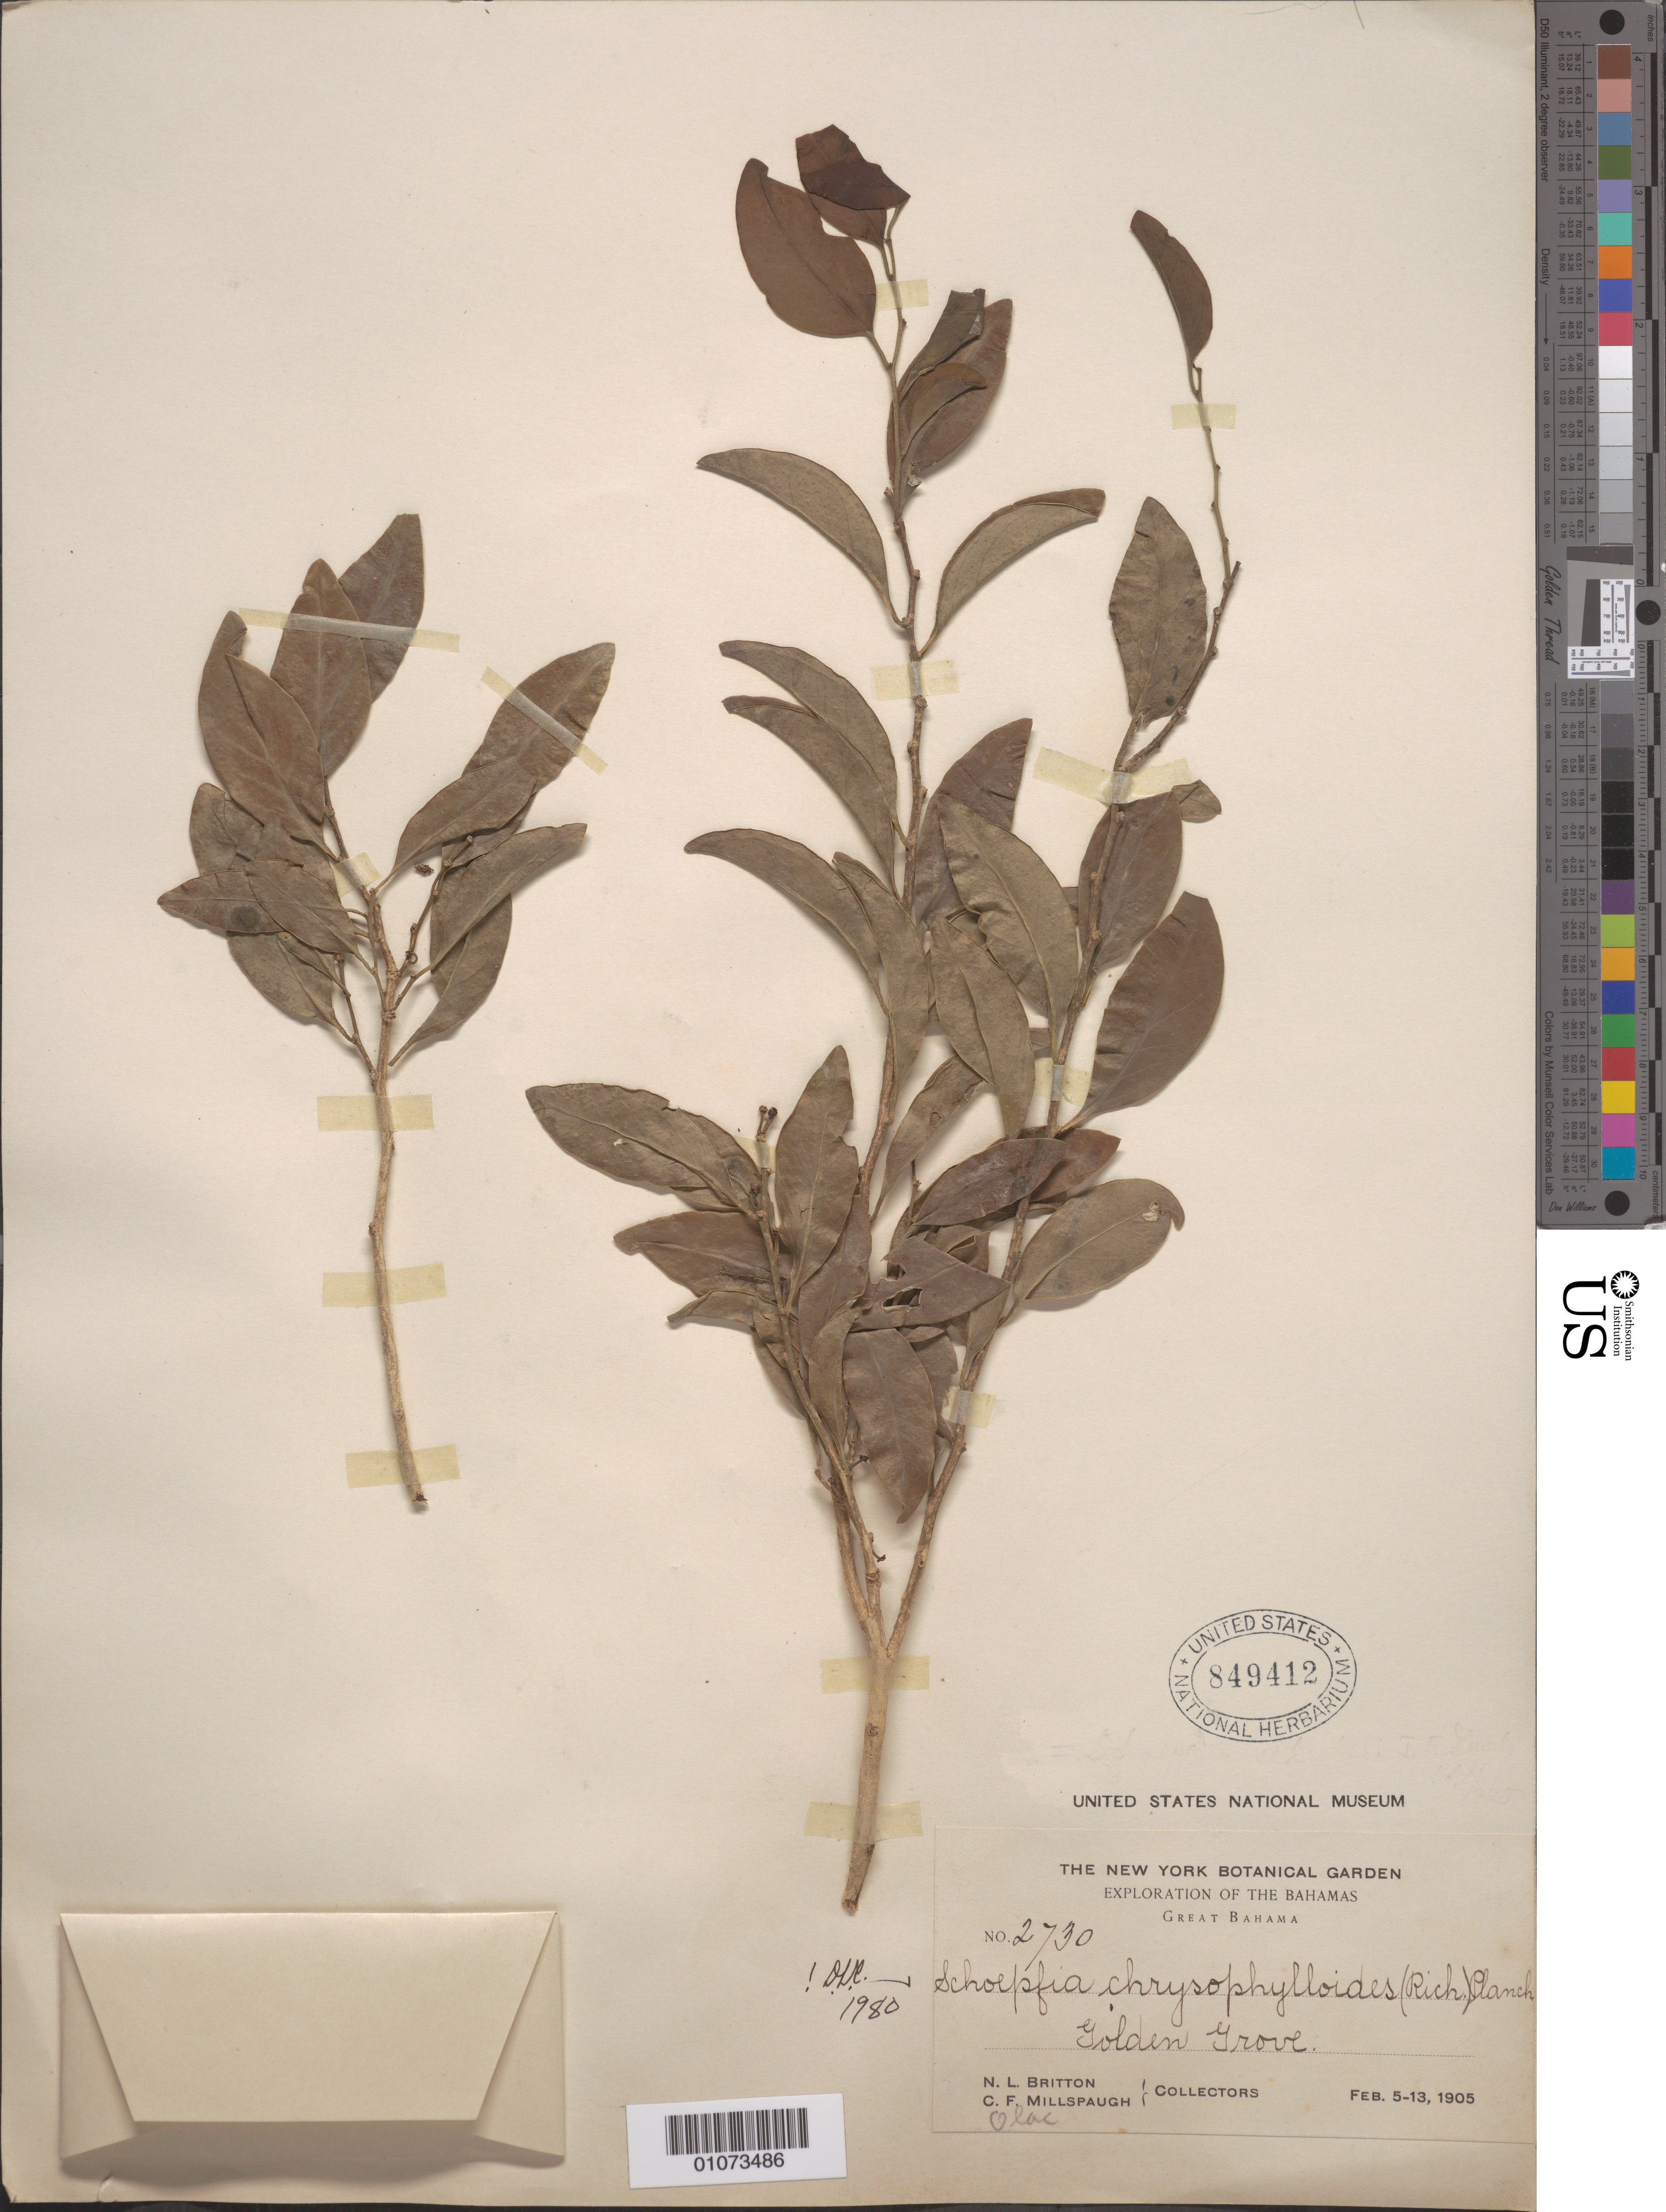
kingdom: Plantae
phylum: Tracheophyta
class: Magnoliopsida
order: Santalales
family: Schoepfiaceae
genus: Schoepfia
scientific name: Schoepfia chrysophylloides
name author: (A. Rich.) Planch.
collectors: N. Britton & C. F. Millspaugh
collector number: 2730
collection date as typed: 05 Feb 1905 to 13 Feb 1905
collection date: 1905-02-05/1905-02-13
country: Bahamas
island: Grand Bahama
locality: Golden Grove.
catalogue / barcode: US 849412